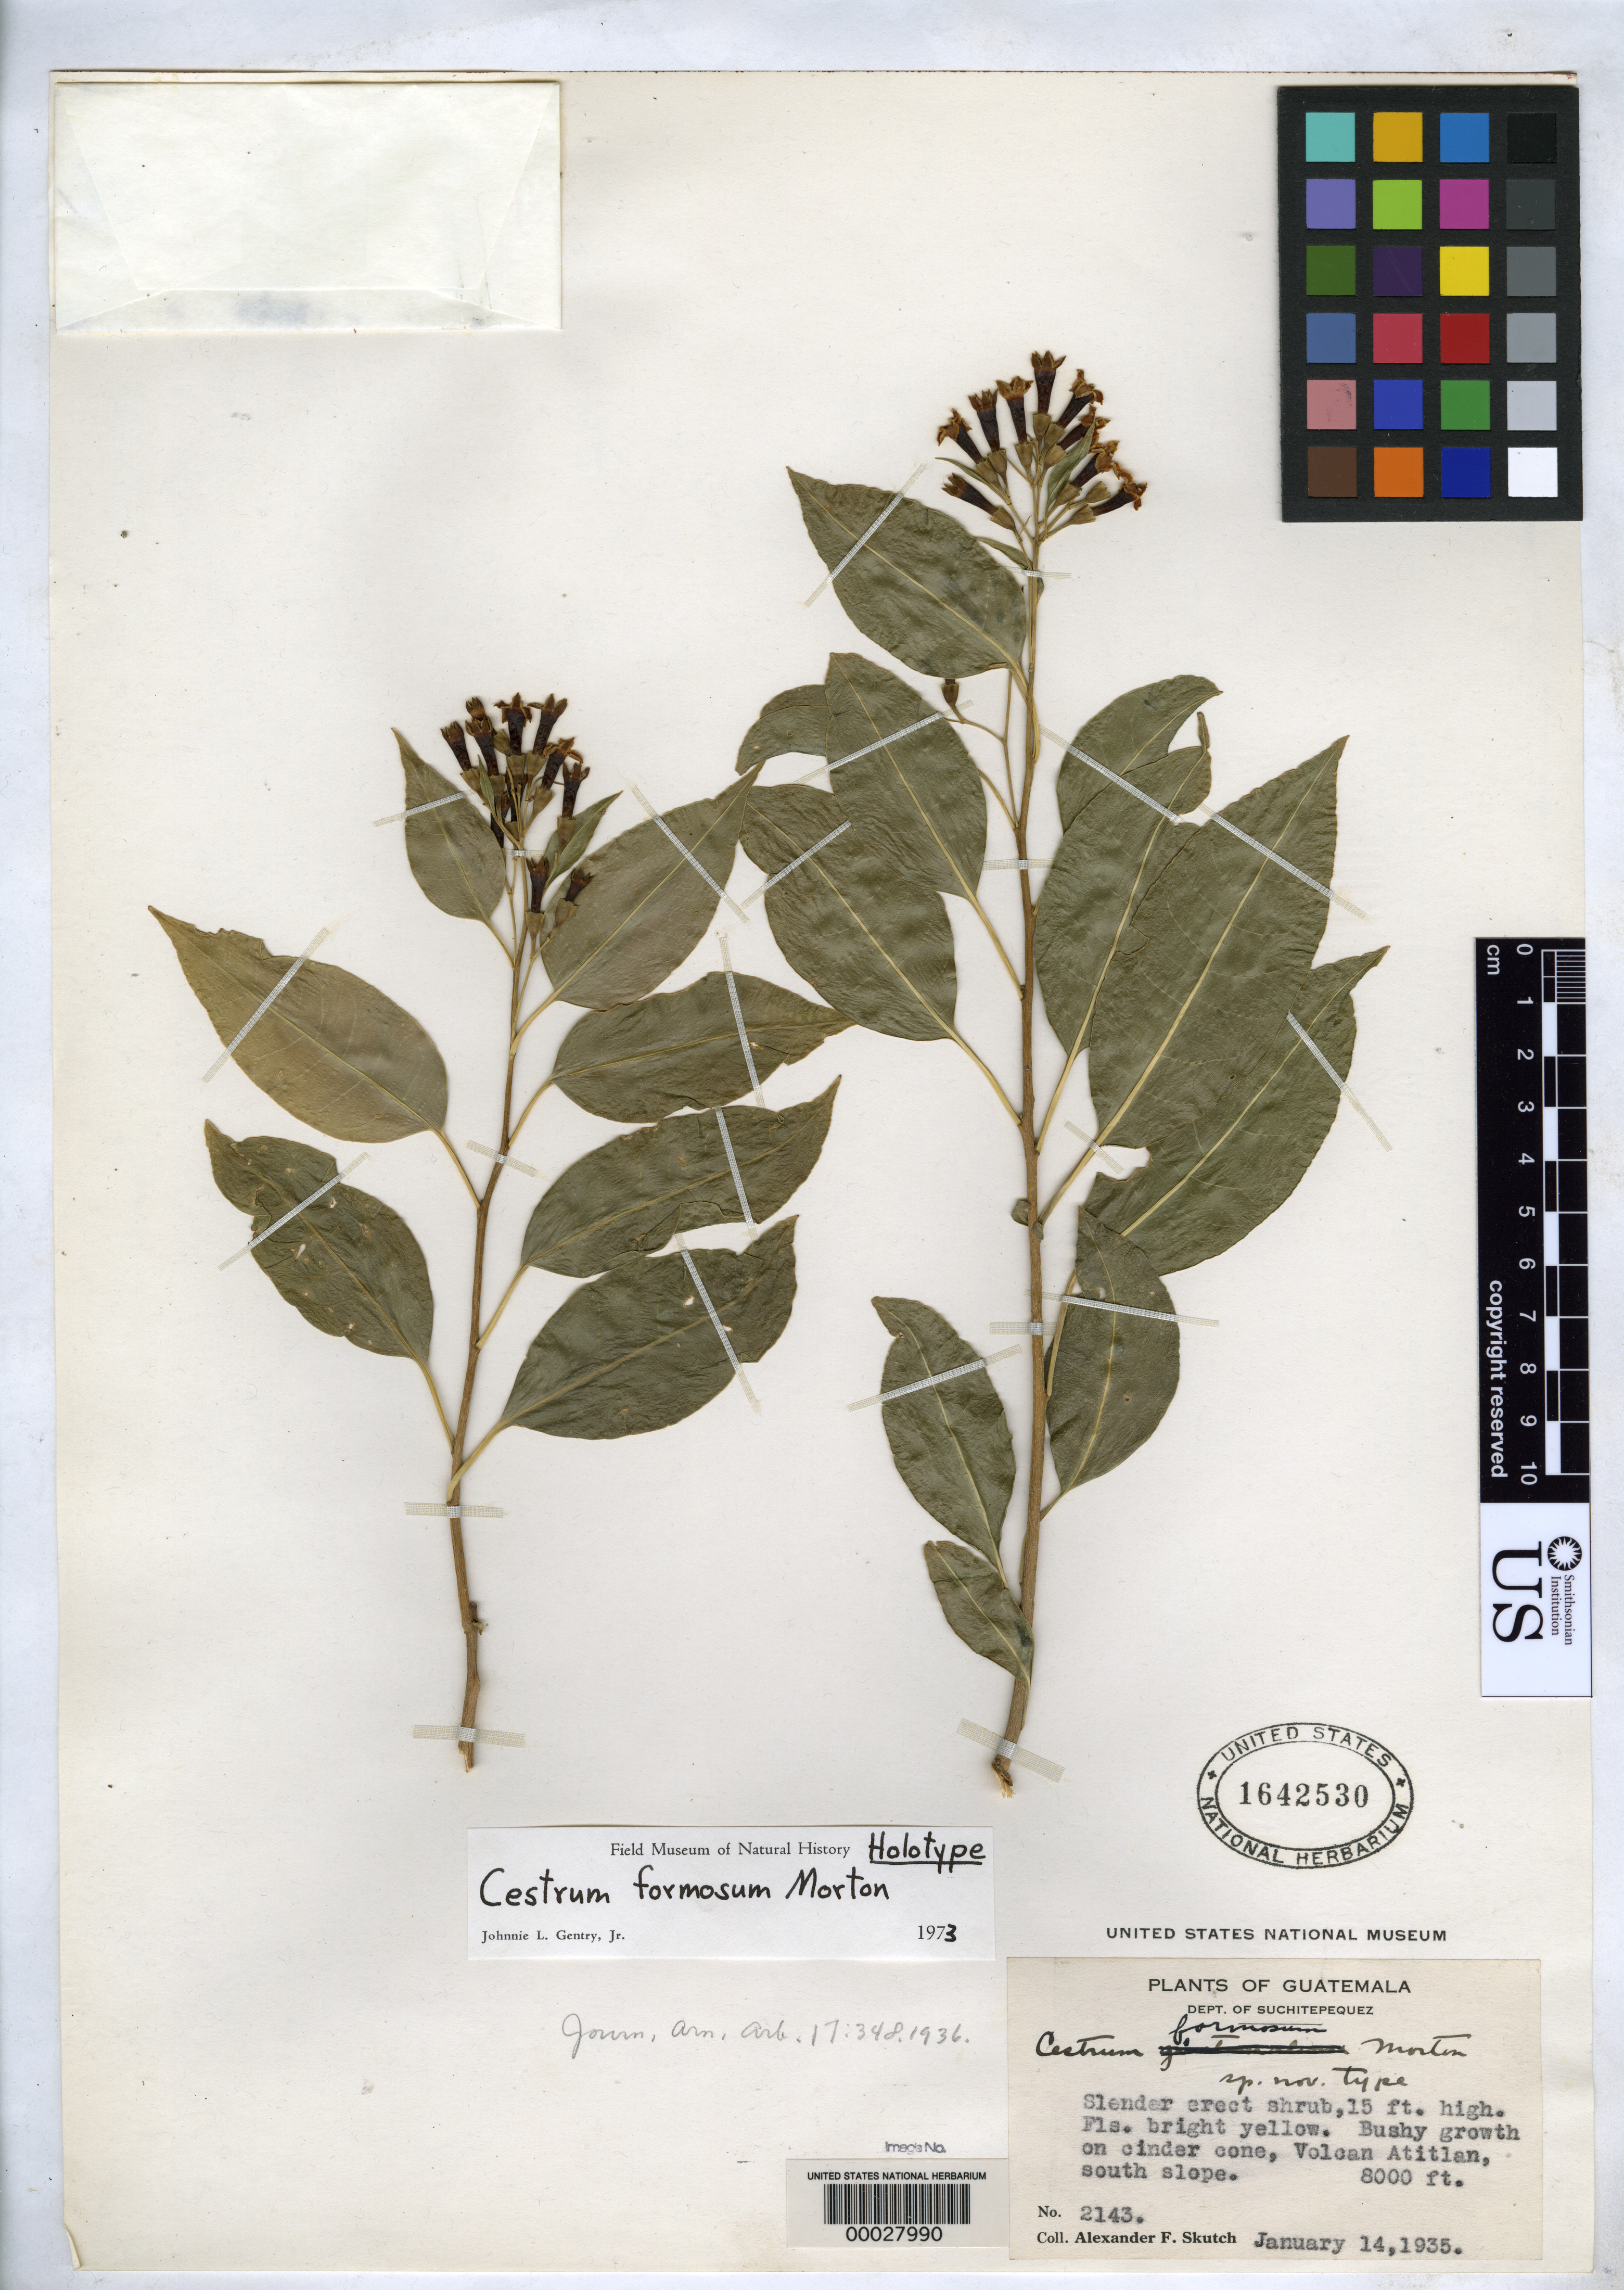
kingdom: Plantae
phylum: Tracheophyta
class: Magnoliopsida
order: Solanales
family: Solanaceae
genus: Cestrum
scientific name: Cestrum formosum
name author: C.V. Morton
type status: Holotype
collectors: A. F. Skutch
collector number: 2143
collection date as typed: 14 Jan 1935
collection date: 1935-01-14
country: Guatemala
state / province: Suchitepéquez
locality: South slope of Volcan Atitlan.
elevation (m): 2438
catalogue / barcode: US 1642530